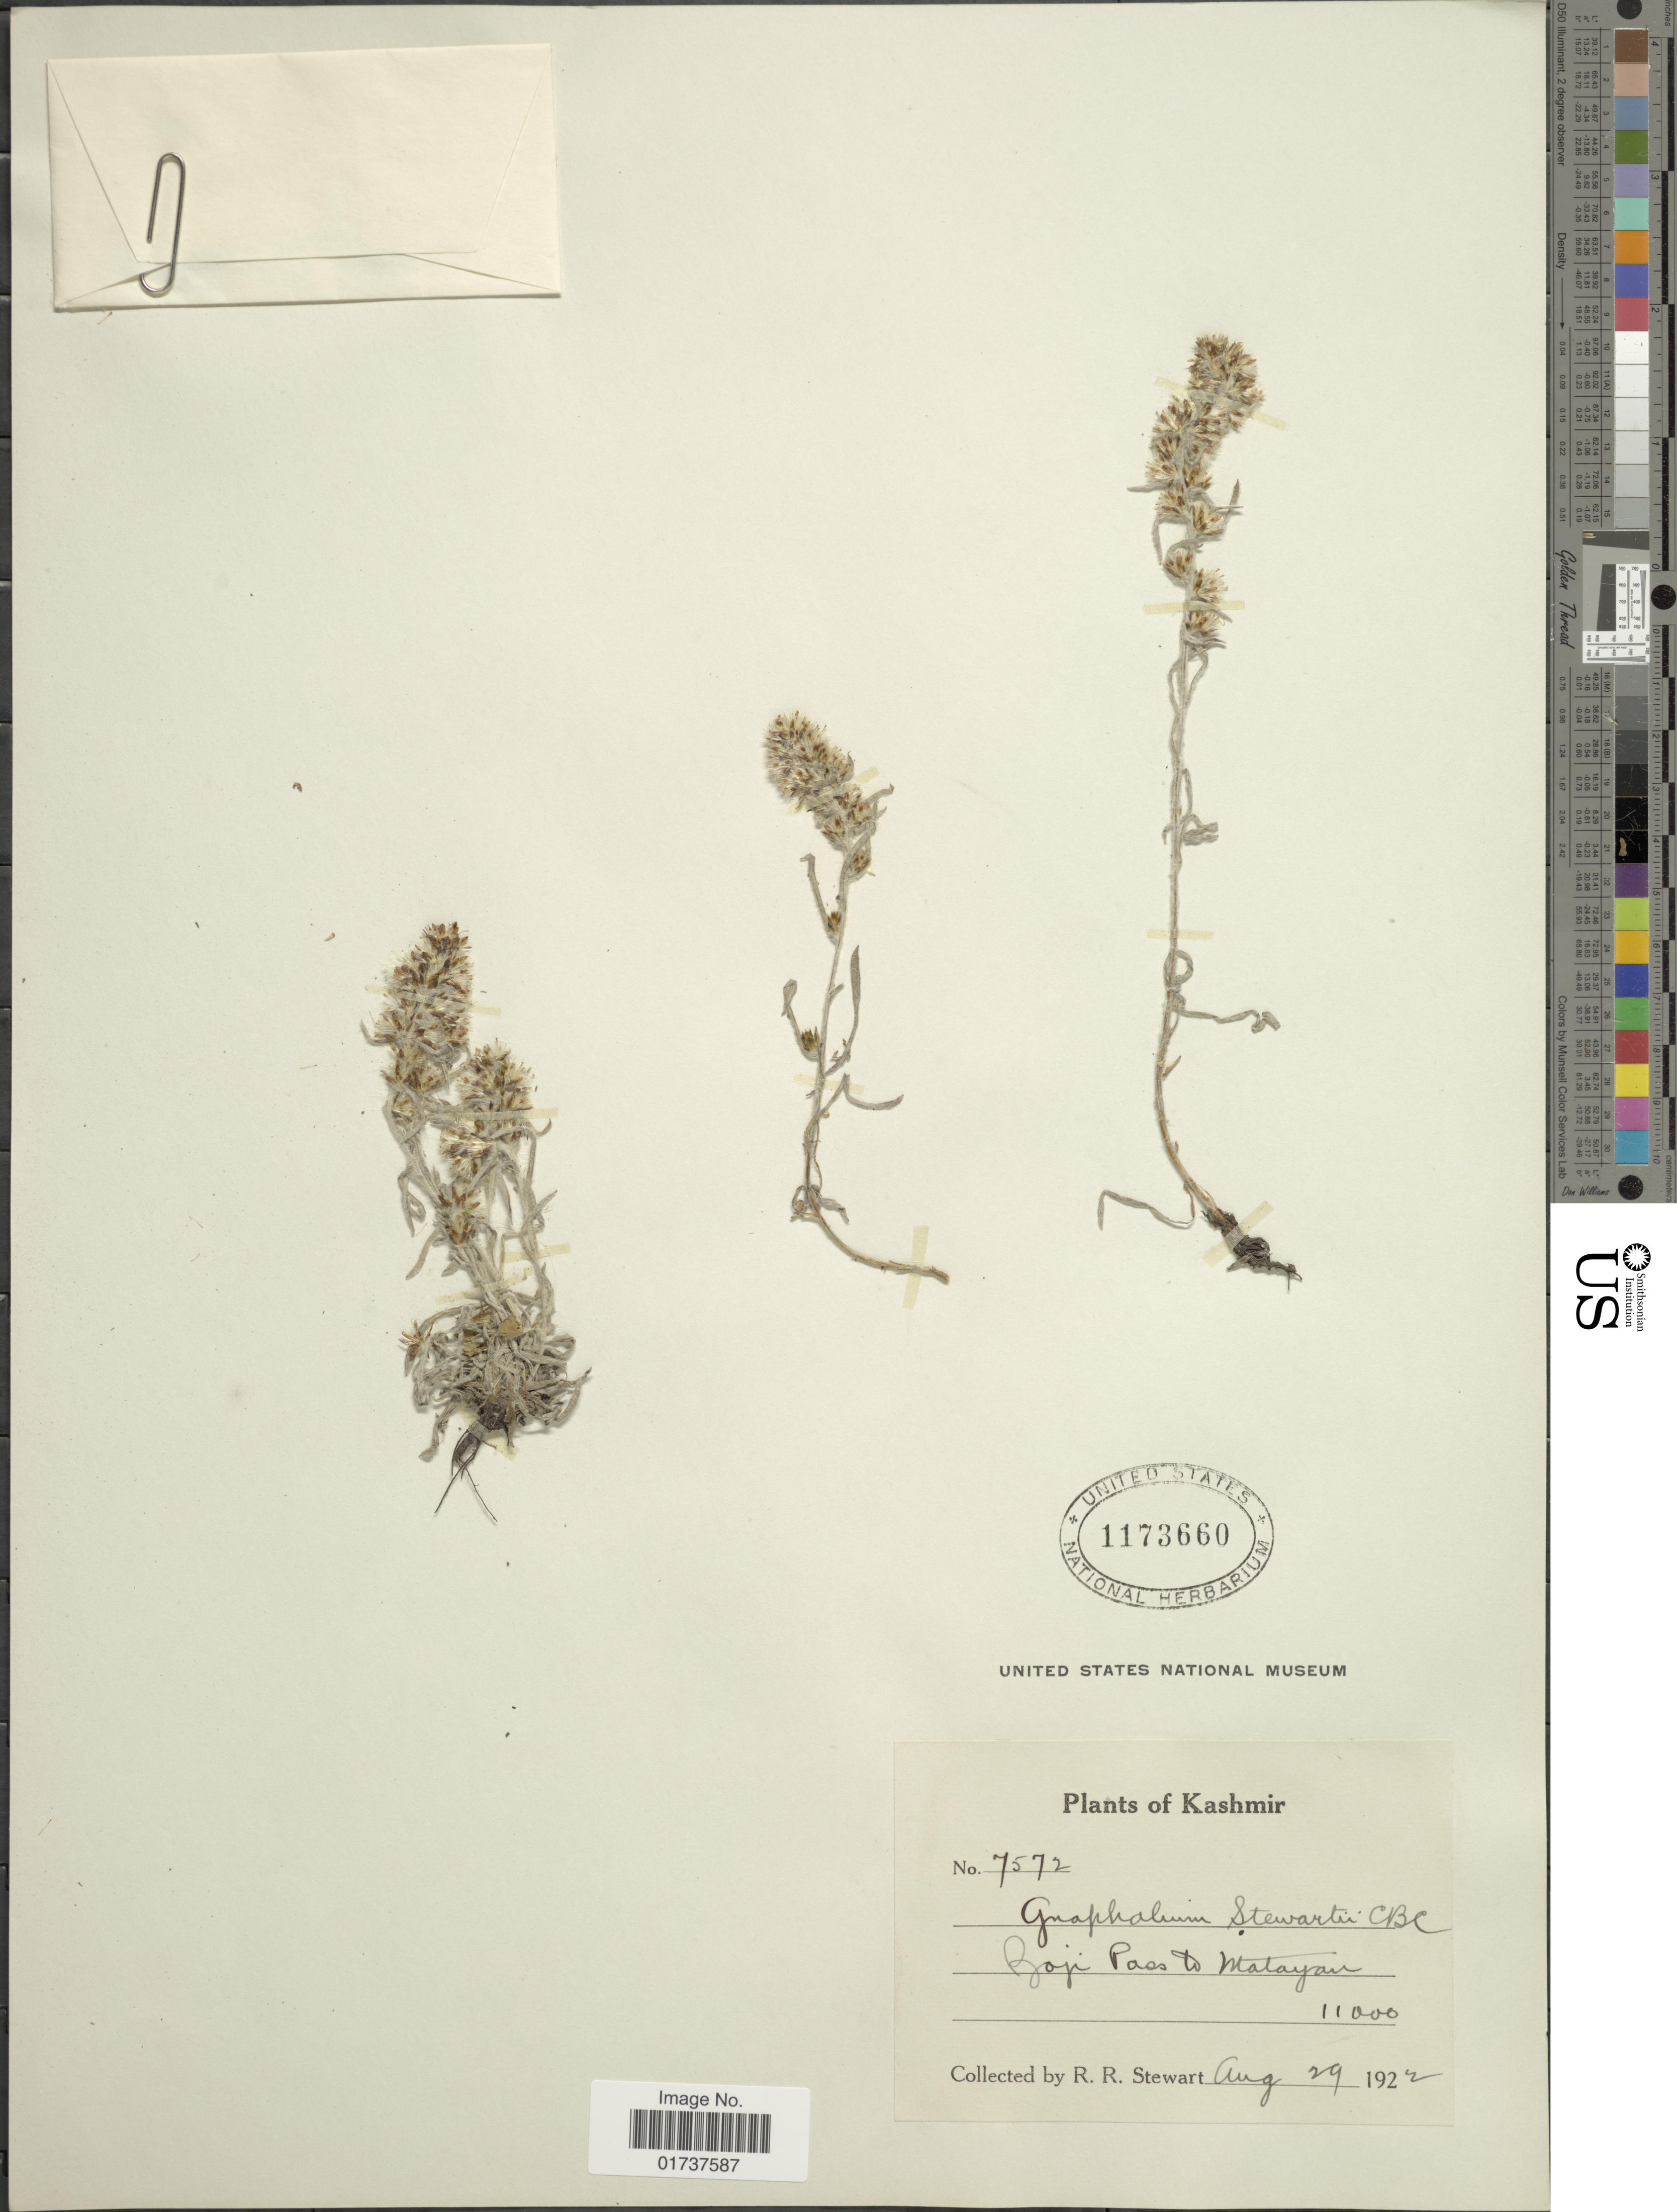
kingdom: Plantae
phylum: Tracheophyta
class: Magnoliopsida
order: Asterales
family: Asteraceae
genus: Gnaphalium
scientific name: Gnaphalium stewartii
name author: C.B. Clarke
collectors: R. R. Stewart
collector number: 7572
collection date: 1922-08-29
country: India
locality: Kashmir, Bopi Pass to Matayan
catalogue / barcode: US 1173660